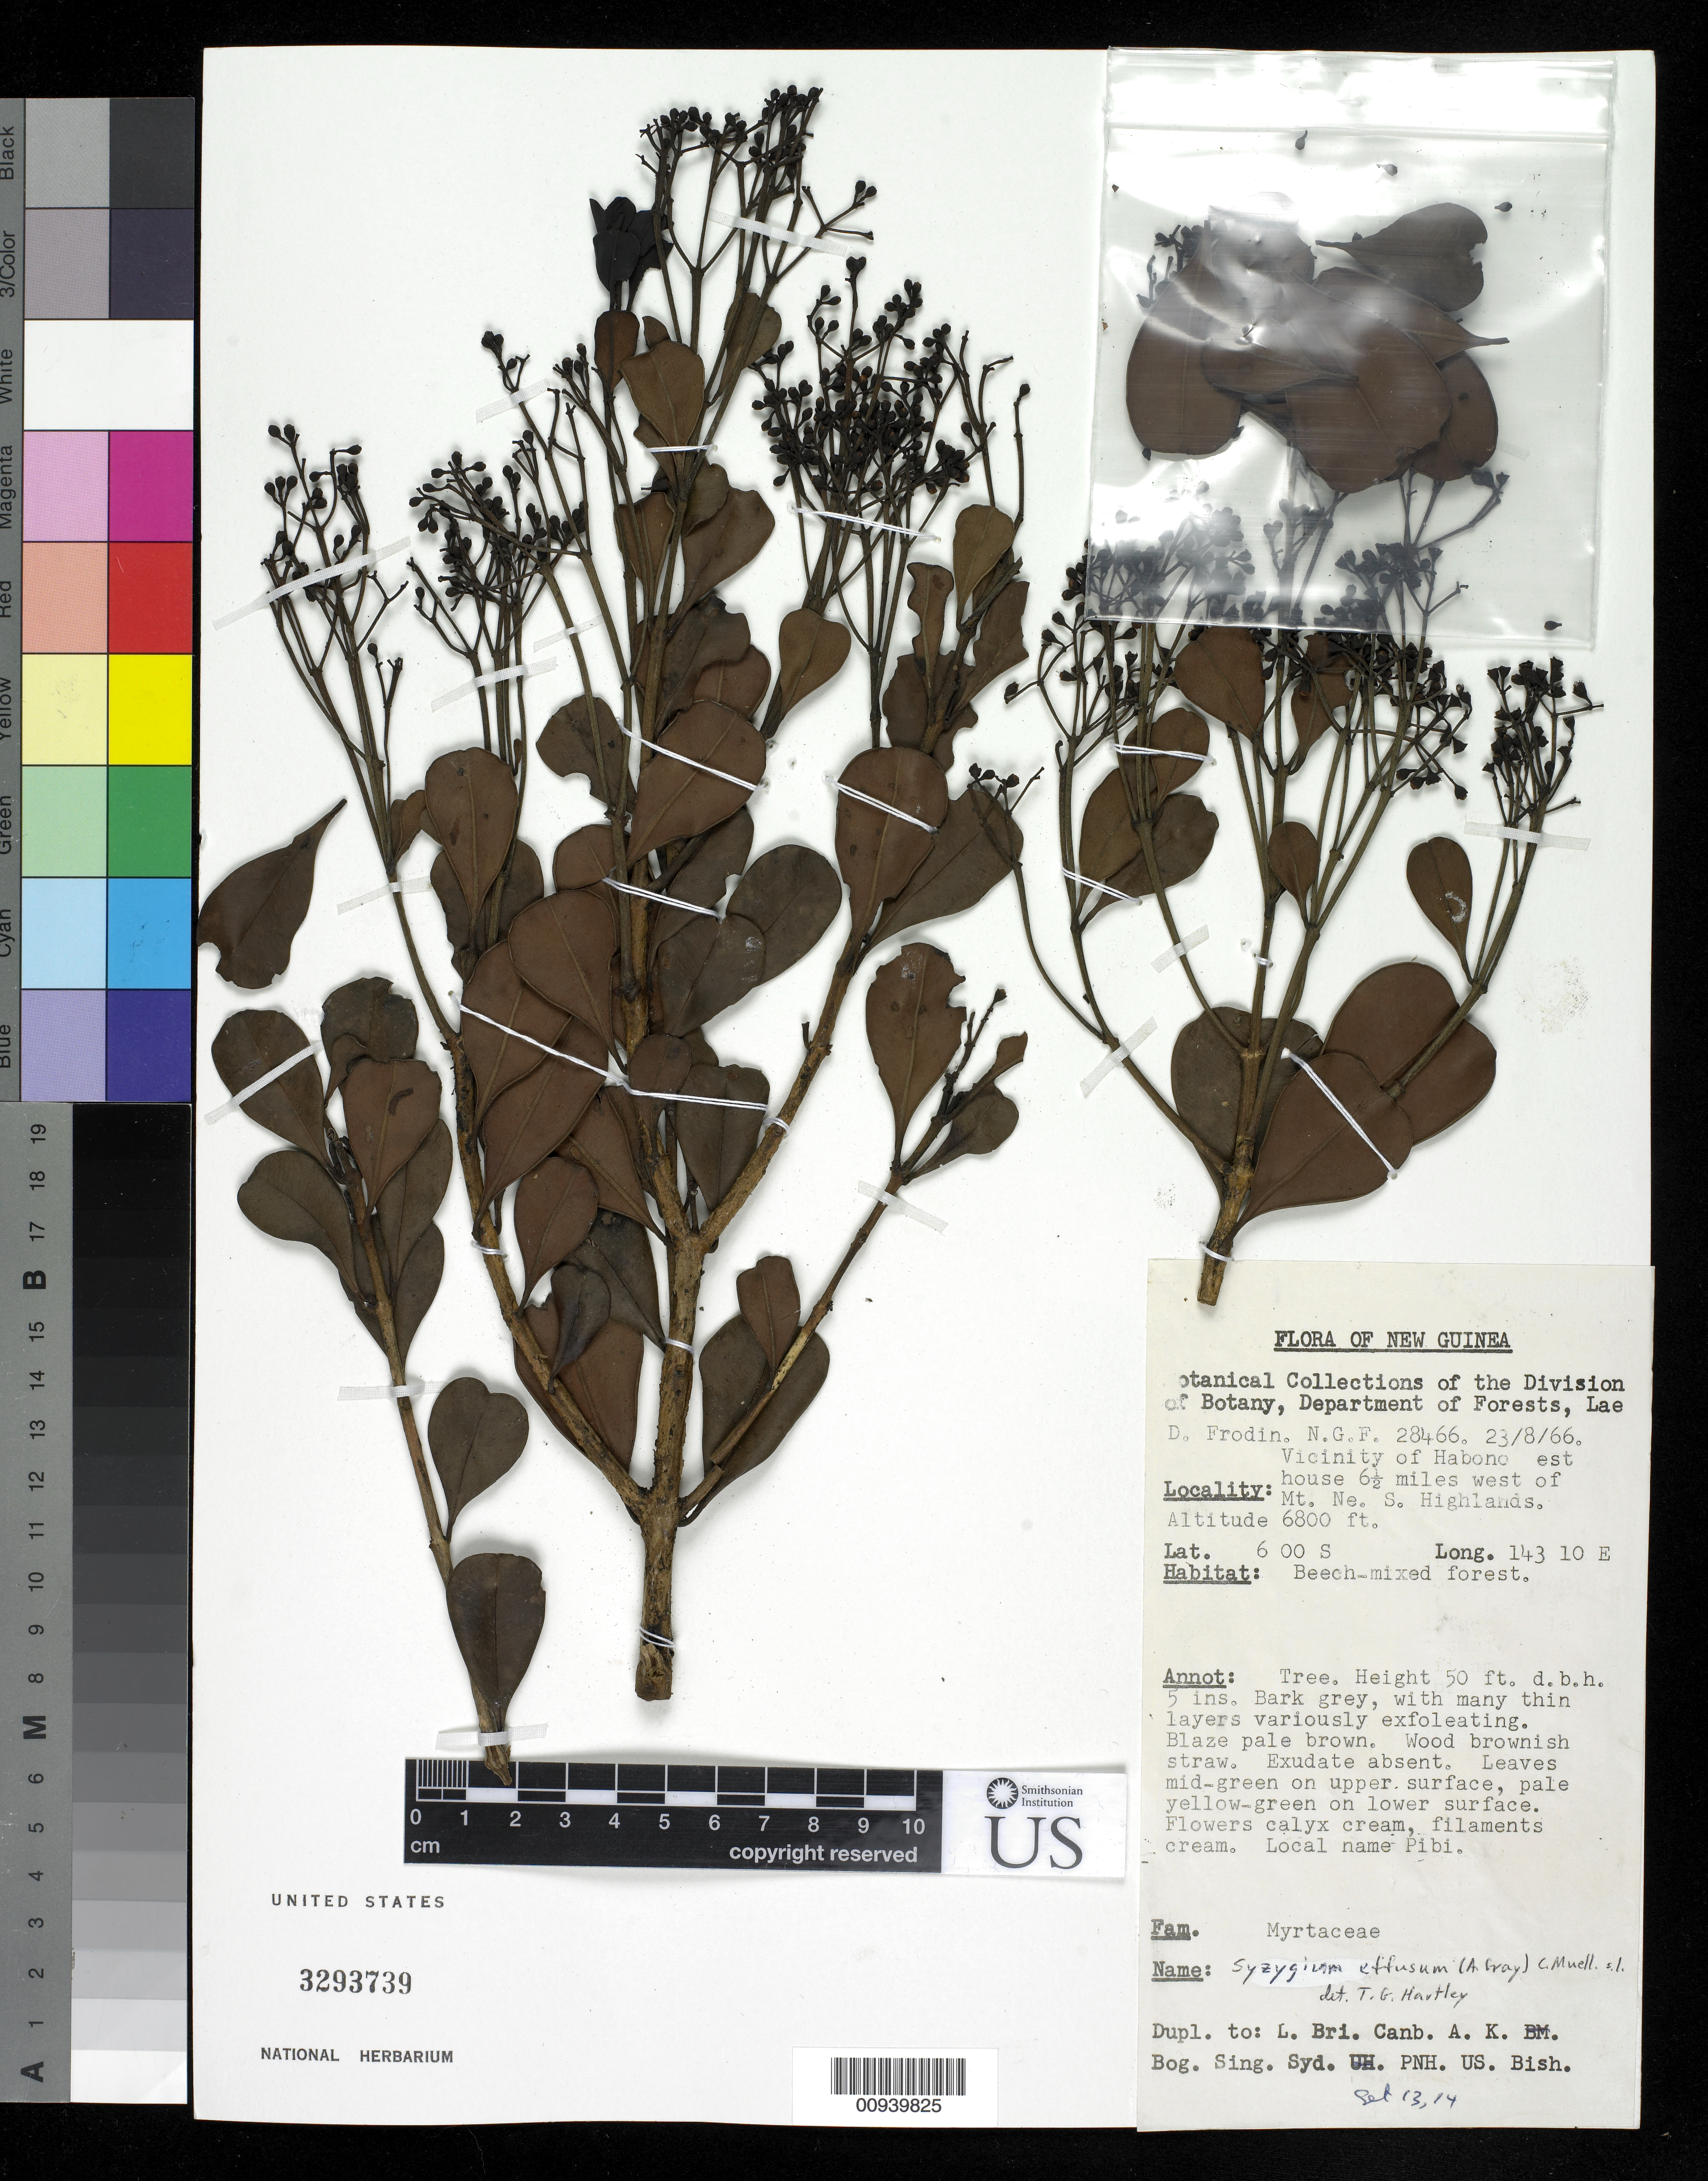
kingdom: Plantae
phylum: Tracheophyta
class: Magnoliopsida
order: Myrtales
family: Myrtaceae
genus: Syzygium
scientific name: Syzygium effusum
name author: (A. Gray) K. Müller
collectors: D. G. Frodin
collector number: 28466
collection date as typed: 23 Aug 1966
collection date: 1966-08-23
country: Papua New Guinea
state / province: Southern Highlands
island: New Guinea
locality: Vicinity of Habono; est. 6.5 miles west of Mt. Ne. S. Highlands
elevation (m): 2073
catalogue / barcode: US 3293739